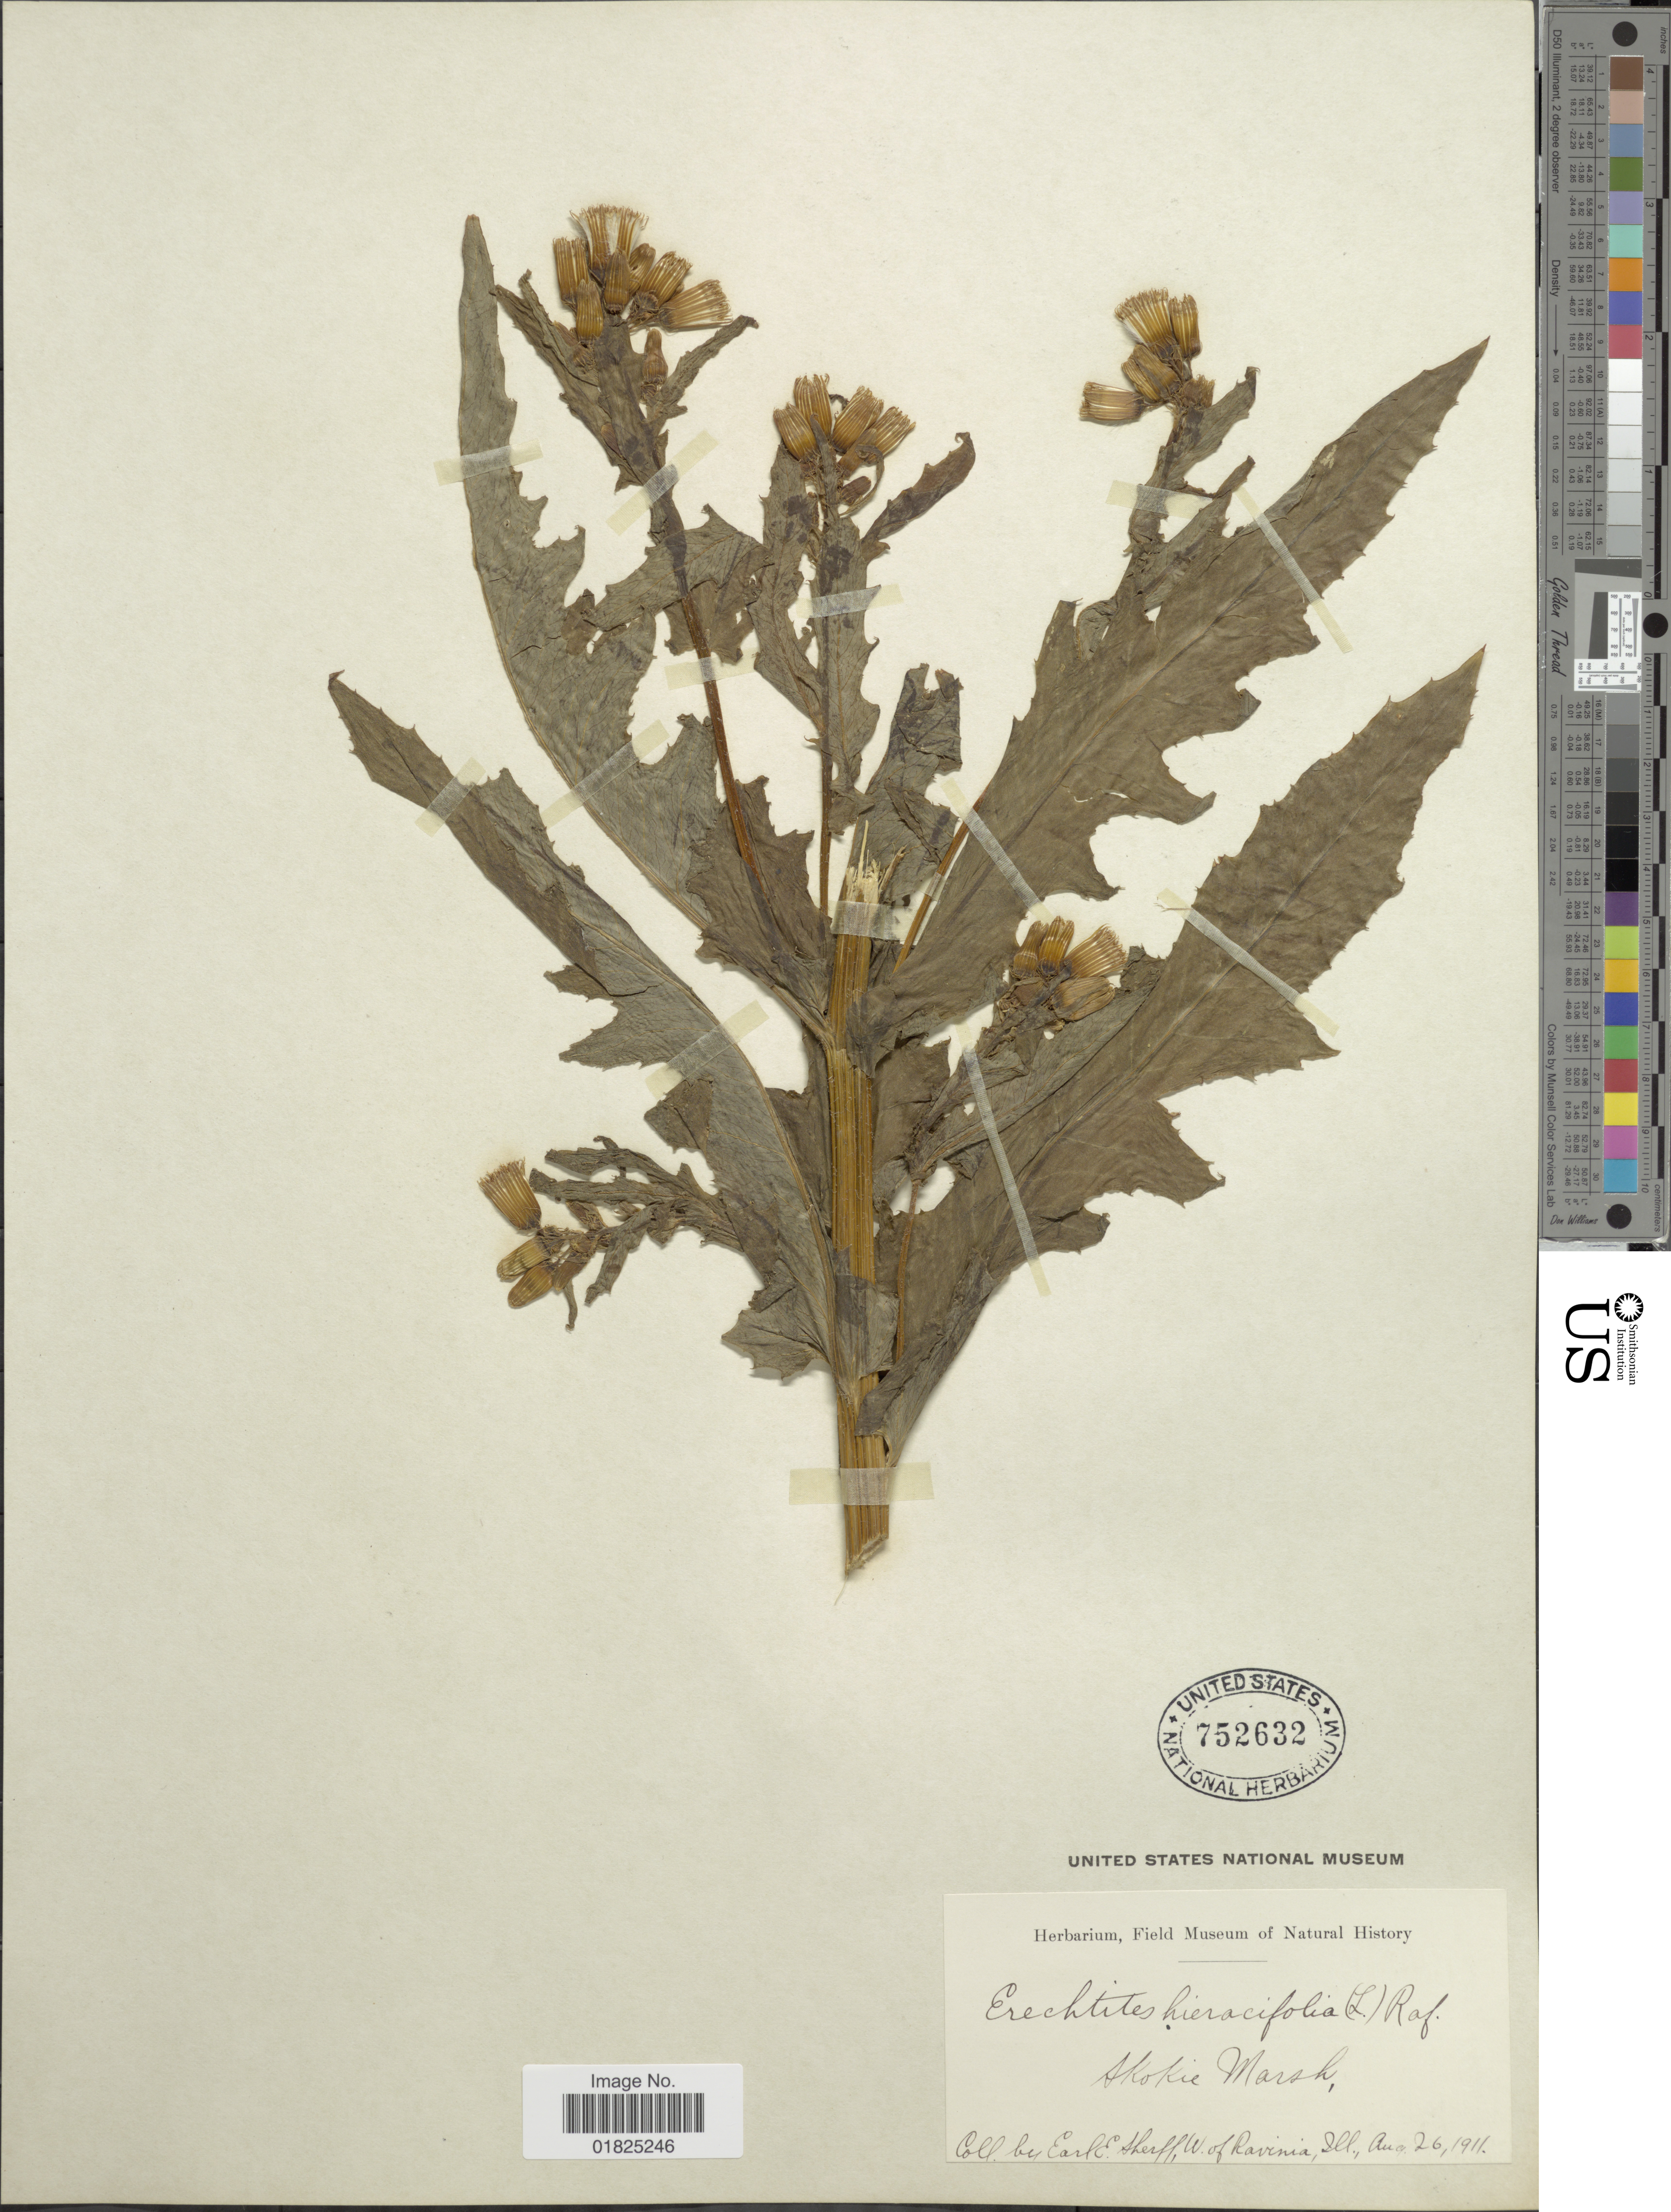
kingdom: Plantae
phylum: Tracheophyta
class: Magnoliopsida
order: Asterales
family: Asteraceae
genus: Erechtites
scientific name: Erechtites hieraciifolius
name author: (L.) Raf. ex DC.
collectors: E. E. Smith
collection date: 1911-08-26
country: United States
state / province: Illinois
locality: Skokie Marsh.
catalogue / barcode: US 752632